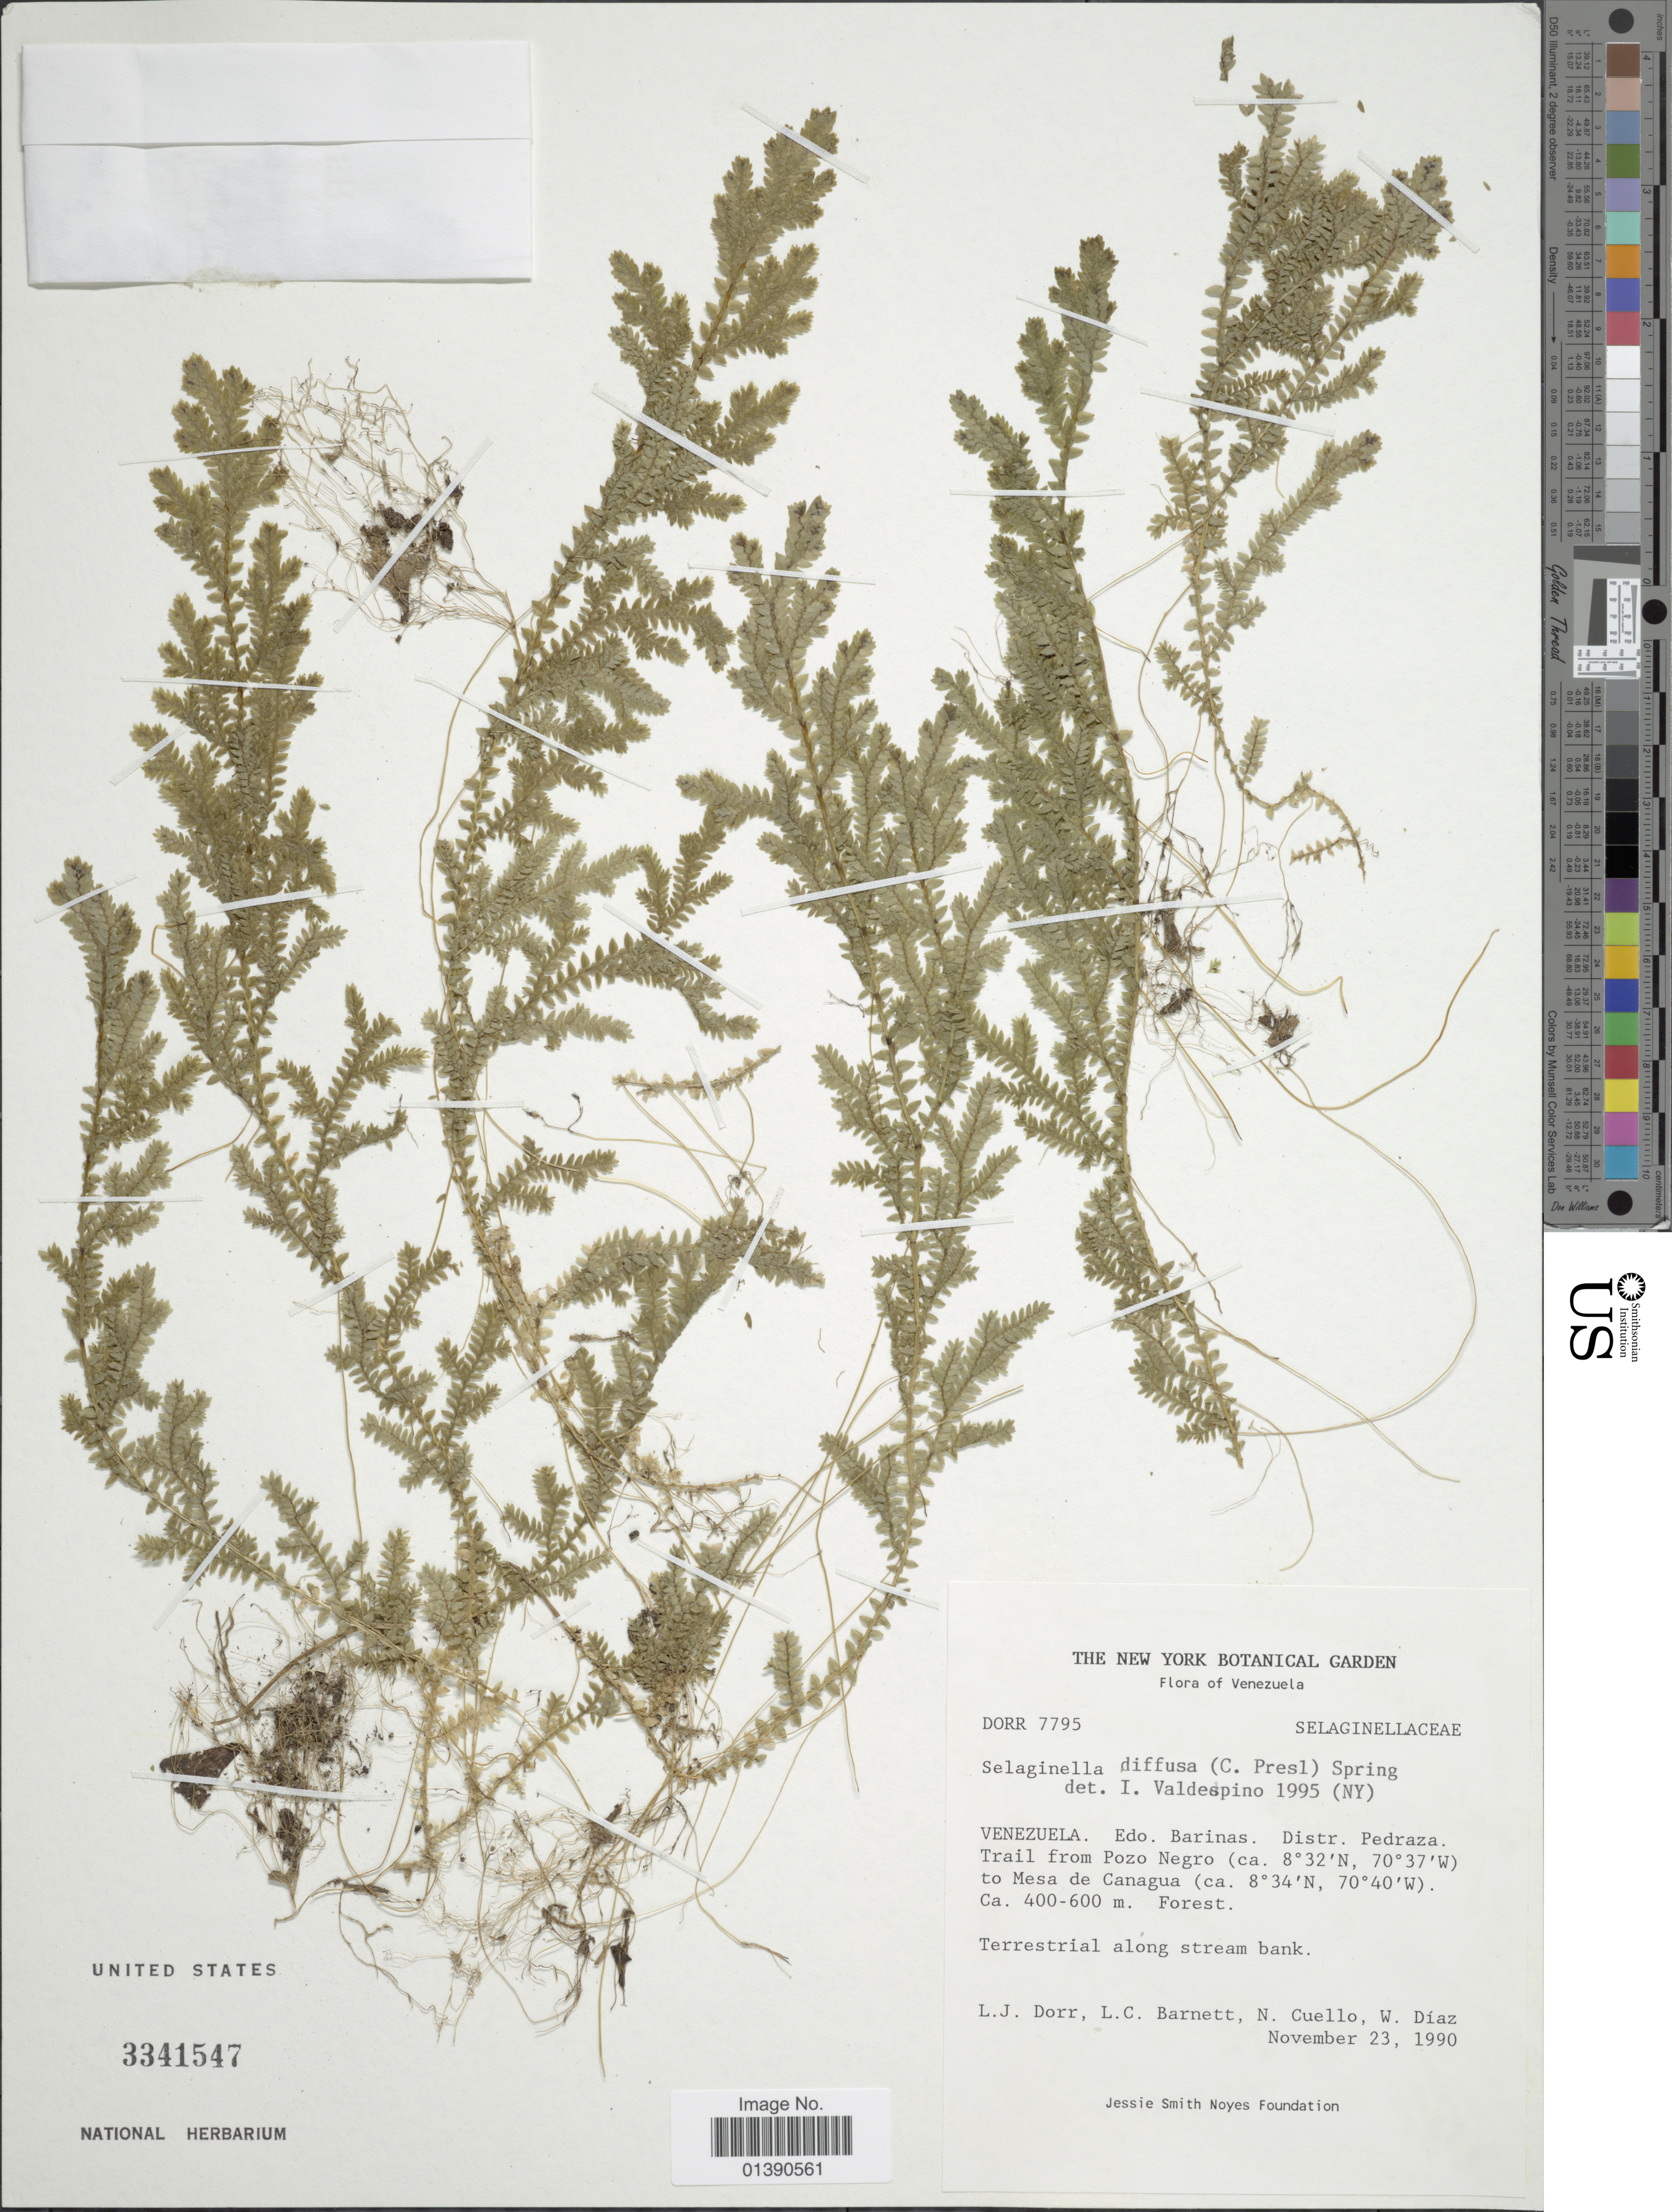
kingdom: Plantae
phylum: Tracheophyta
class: Lycopodiopsida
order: Selaginellales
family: Selaginellaceae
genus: Selaginella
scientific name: Selaginella diffusa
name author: (C. Presl) Spring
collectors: L. J. Dorr, L. C. Barnett, N. L. Cuello & W. Díaz P.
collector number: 7795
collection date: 1990-11-23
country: Venezuela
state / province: Barinas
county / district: Pedraza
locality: Trail from Pozo Negro to Mesa de Canagua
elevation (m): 400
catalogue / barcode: US 3341547